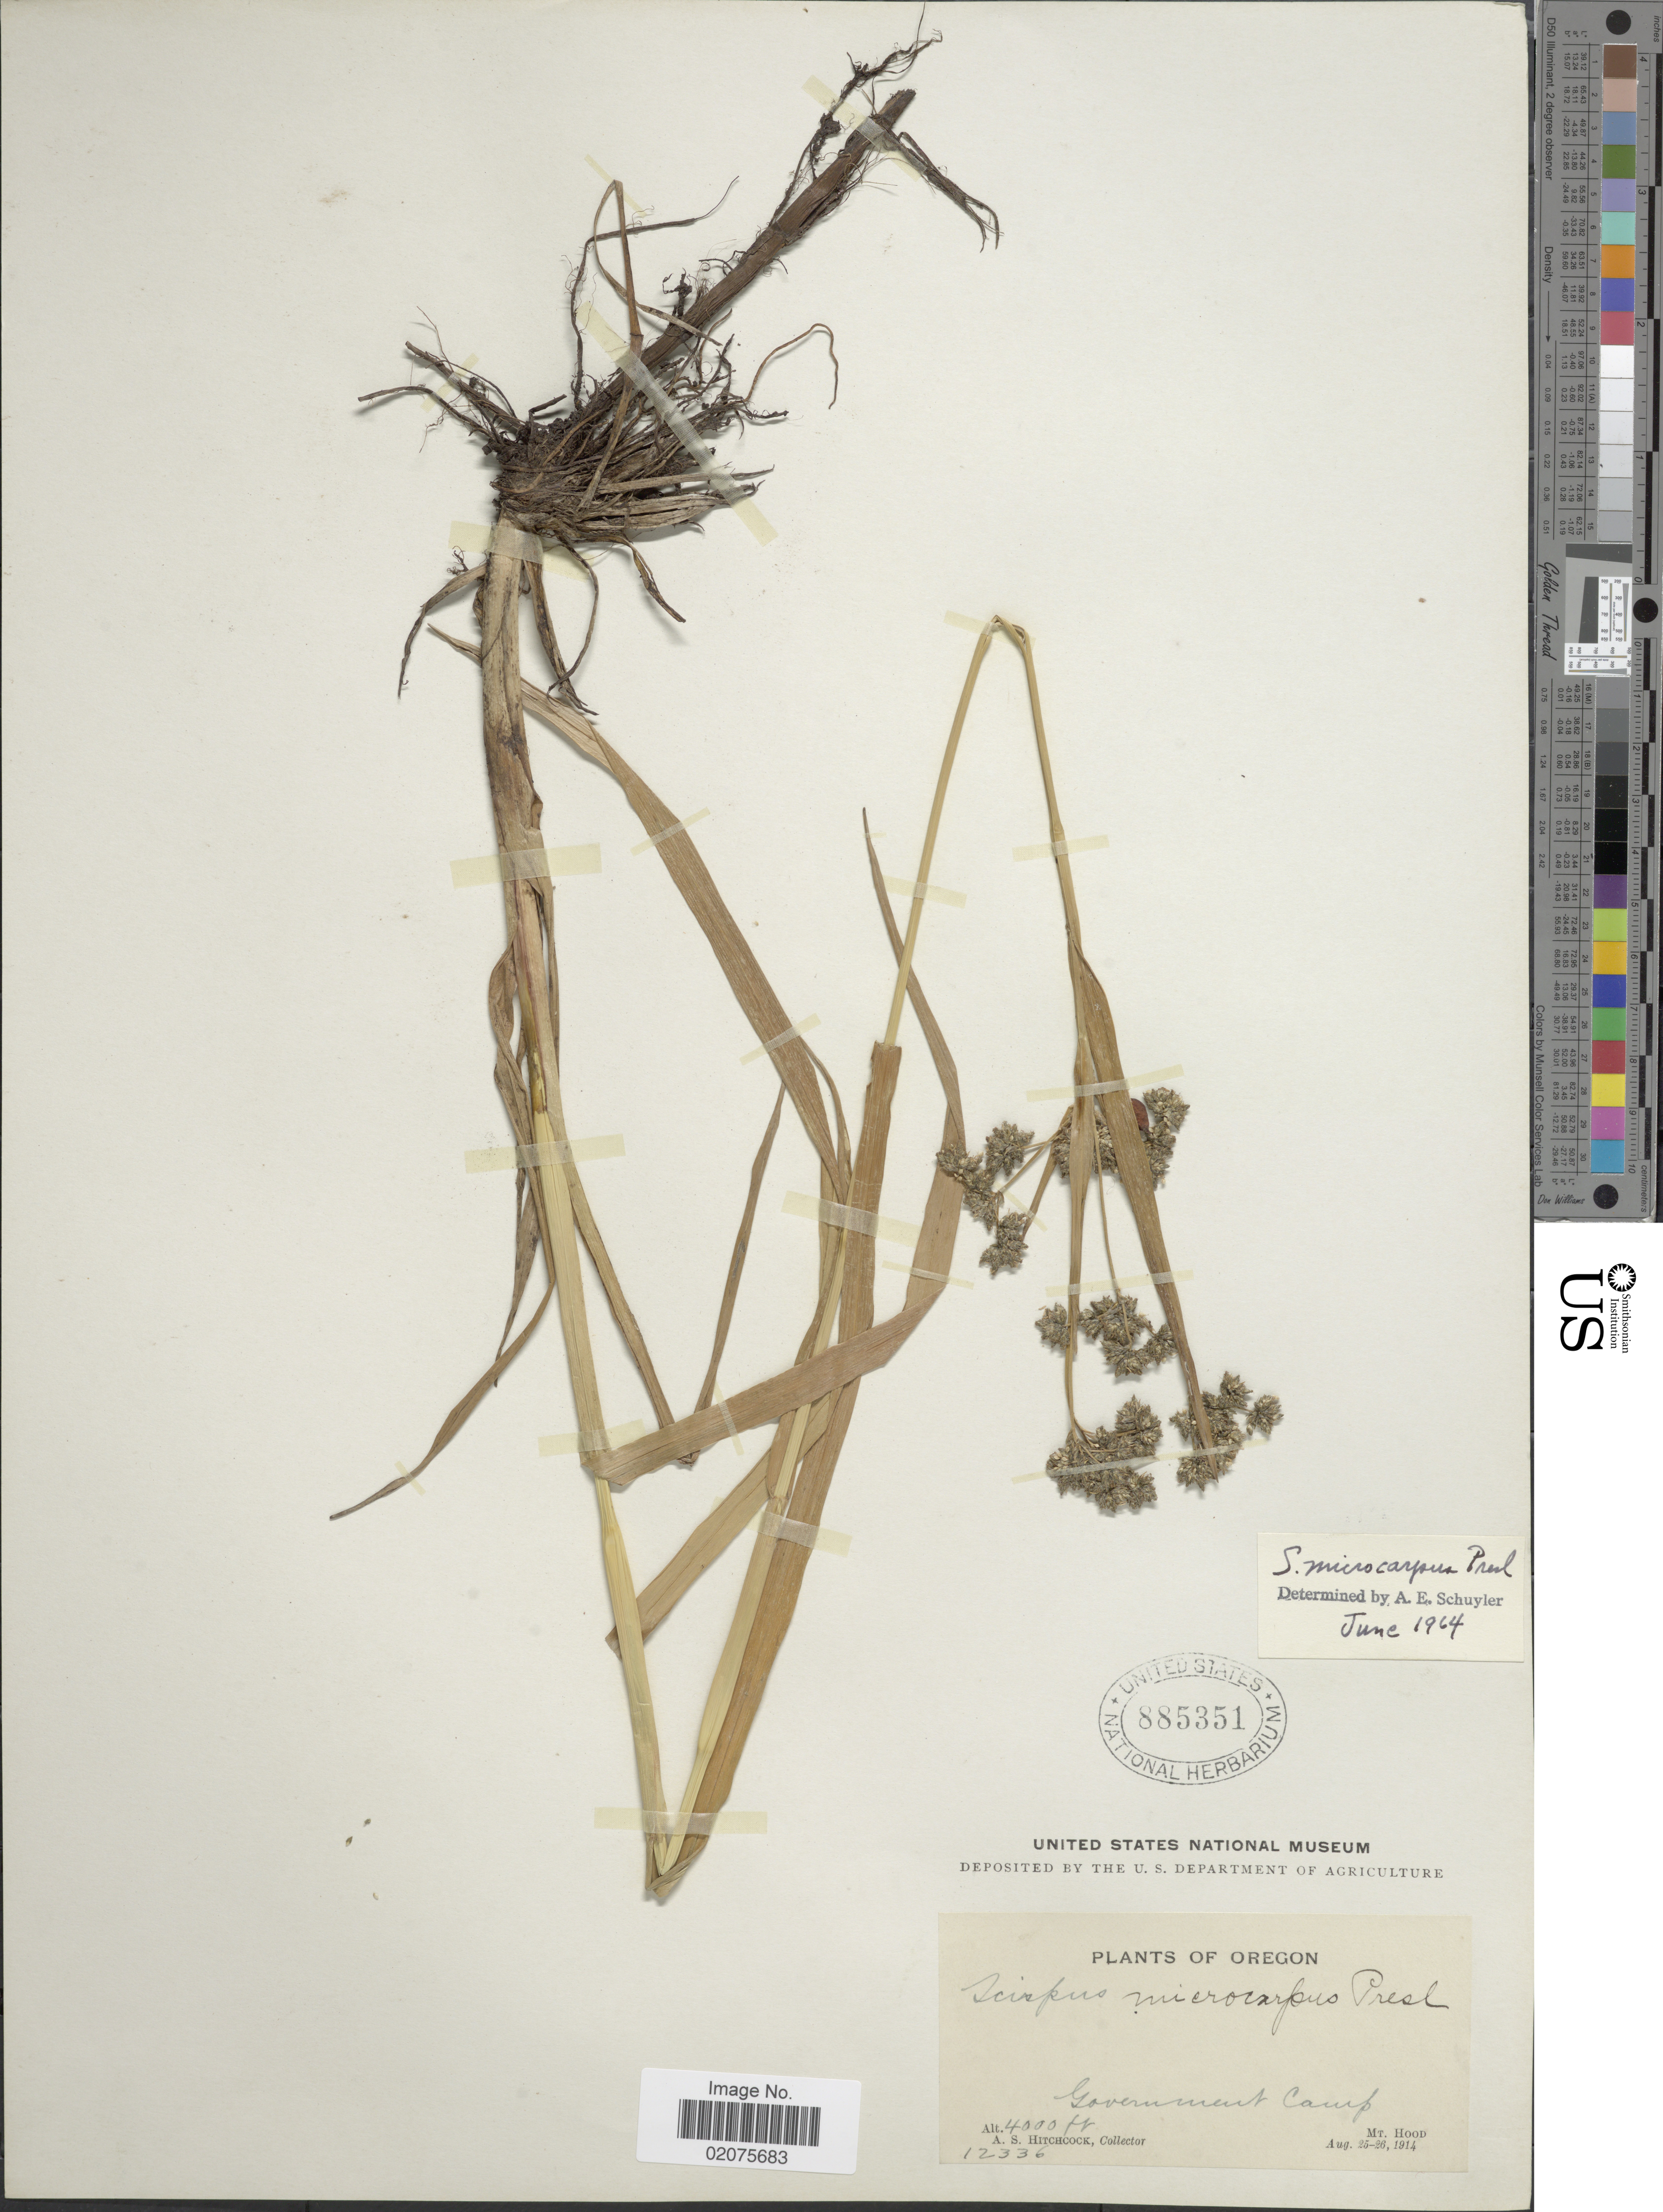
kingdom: Plantae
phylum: Tracheophyta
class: Liliopsida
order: Poales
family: Cyperaceae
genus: Scirpus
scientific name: Scirpus microcarpus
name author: J. Presl & C. Presl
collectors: A. S. Hitchcock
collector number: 12336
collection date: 1914-08-25/1914-08-26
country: United States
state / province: Oregon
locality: Government Camp. Mt. Hood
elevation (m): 1219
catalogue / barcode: US 885351